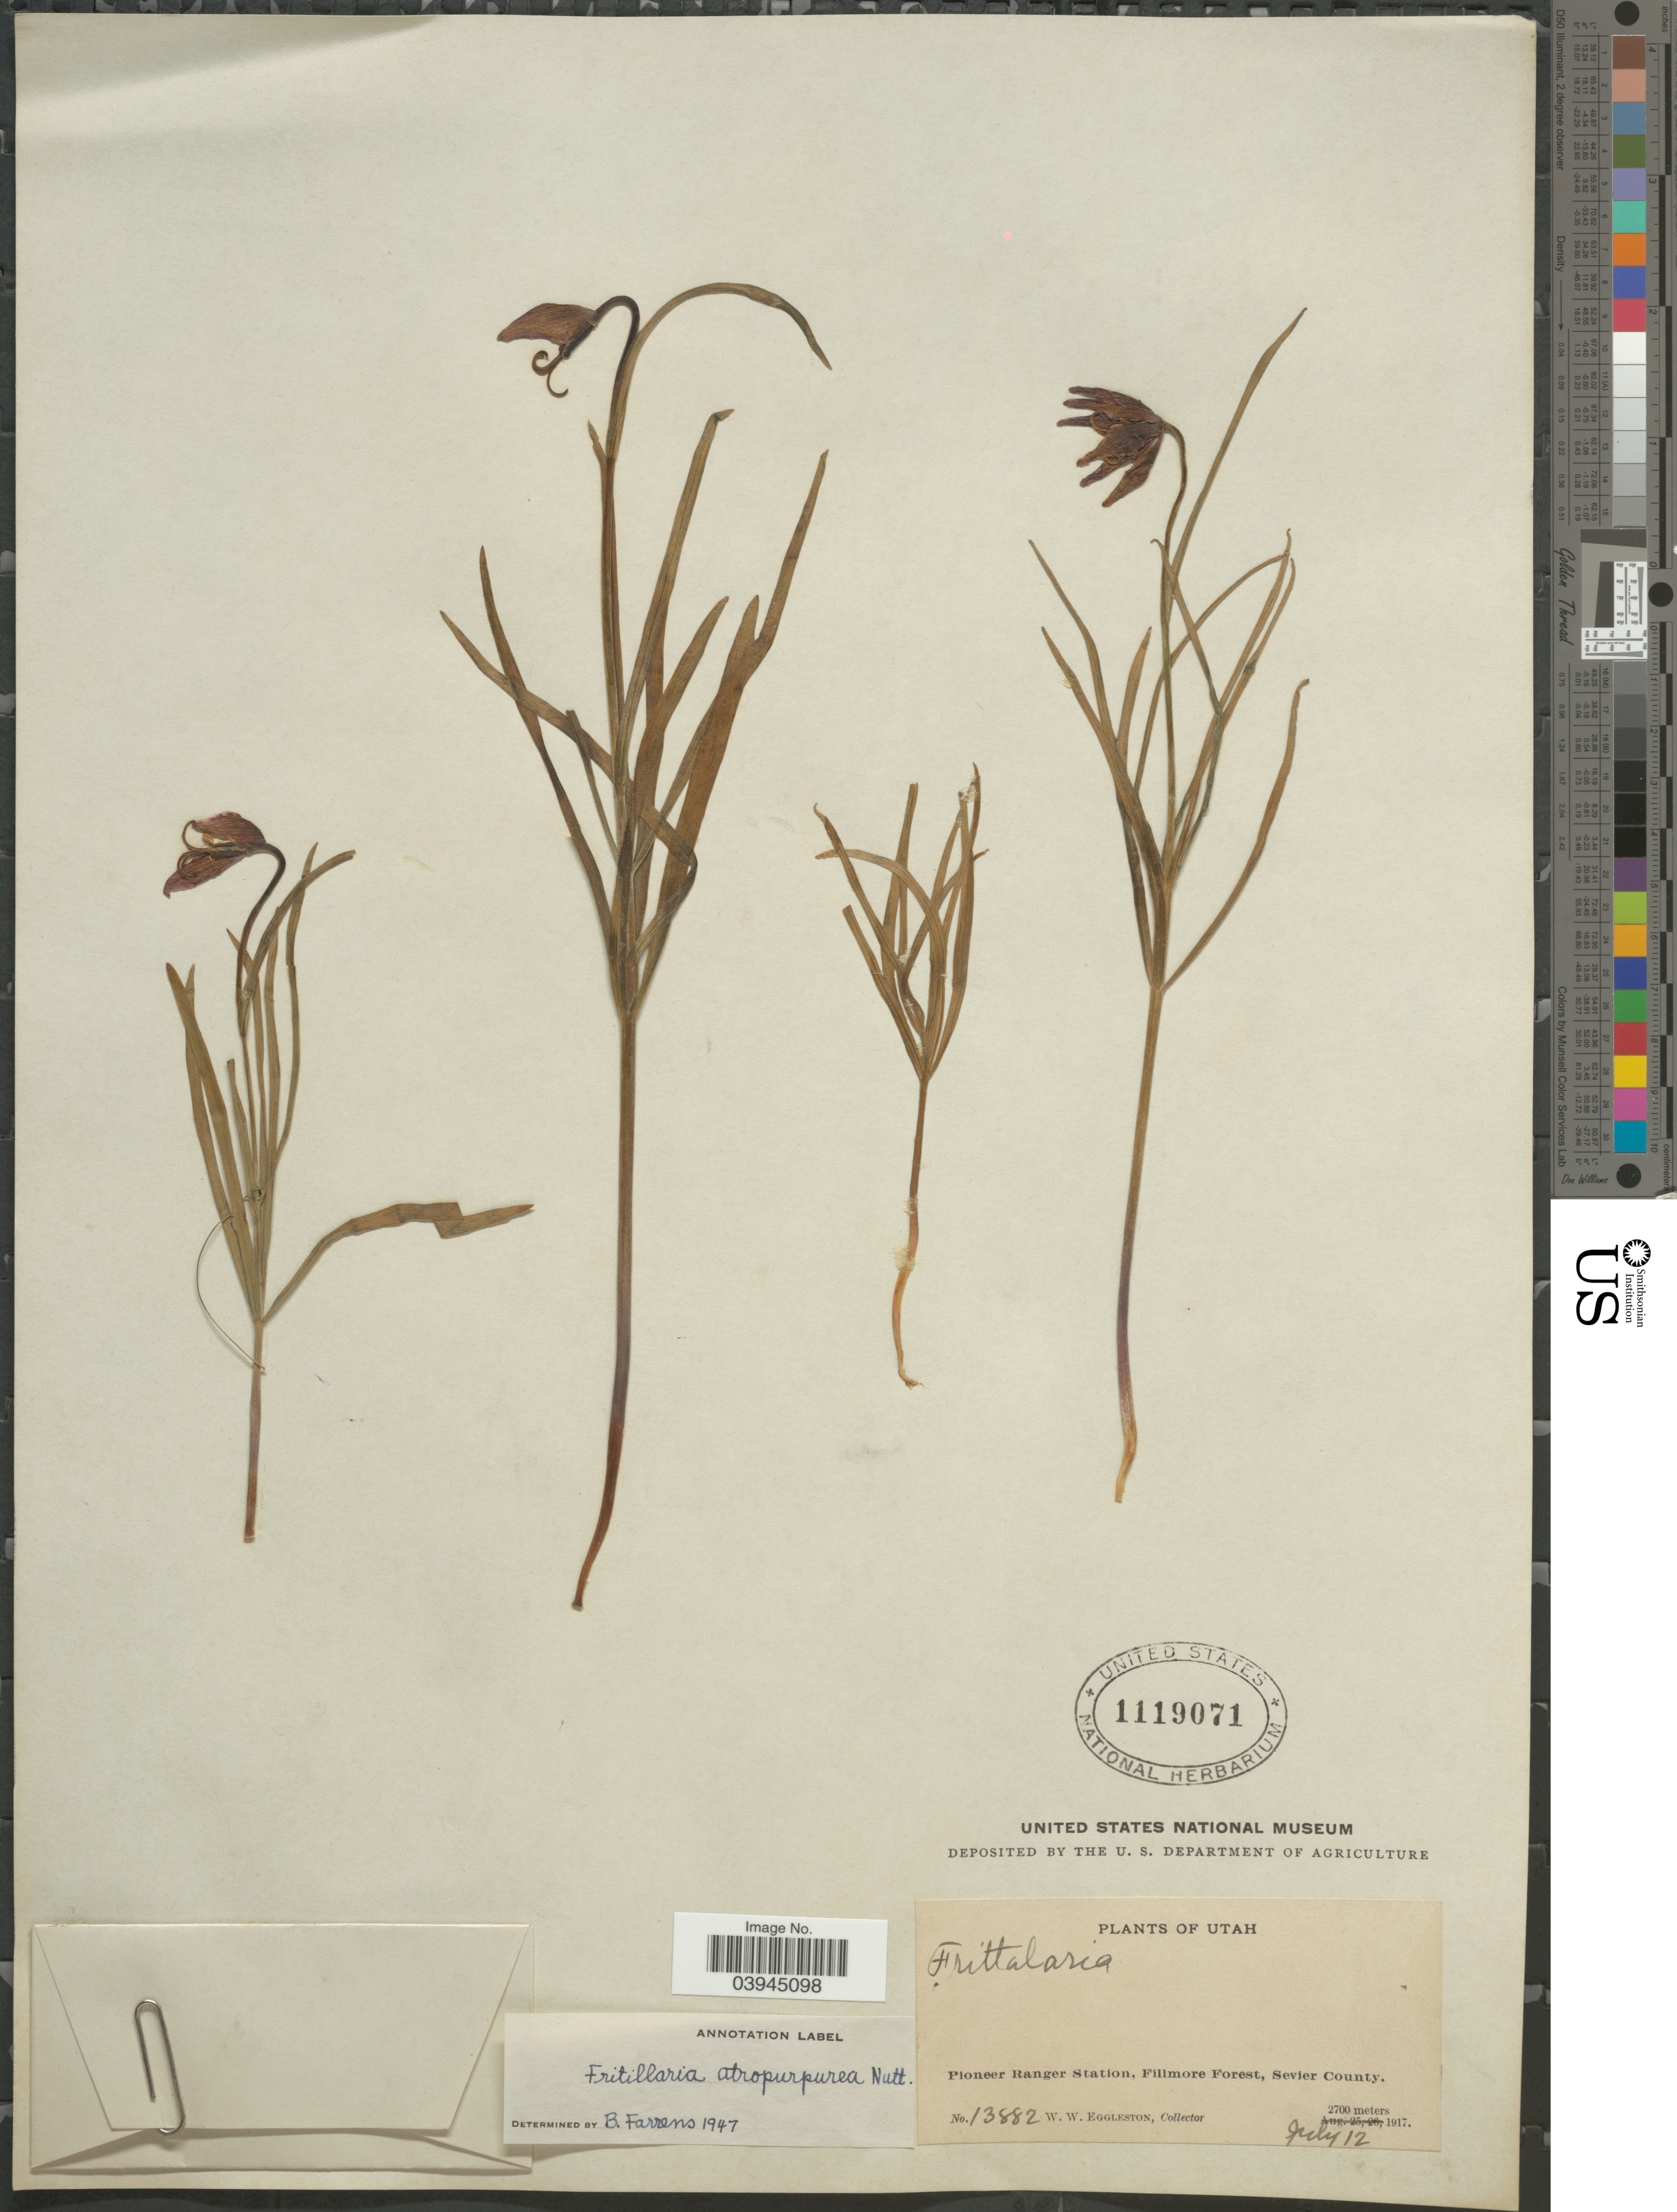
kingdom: Plantae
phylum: Tracheophyta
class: Liliopsida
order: Liliales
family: Liliaceae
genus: Fritillaria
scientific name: Fritillaria atropurpurea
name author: Nutt.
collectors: W. W. Eggleston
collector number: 13882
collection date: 1917-07-12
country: United States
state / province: Utah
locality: Pioneer Ranger Station, Fillmore Forest, Sevier County.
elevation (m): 2700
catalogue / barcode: US 1119071